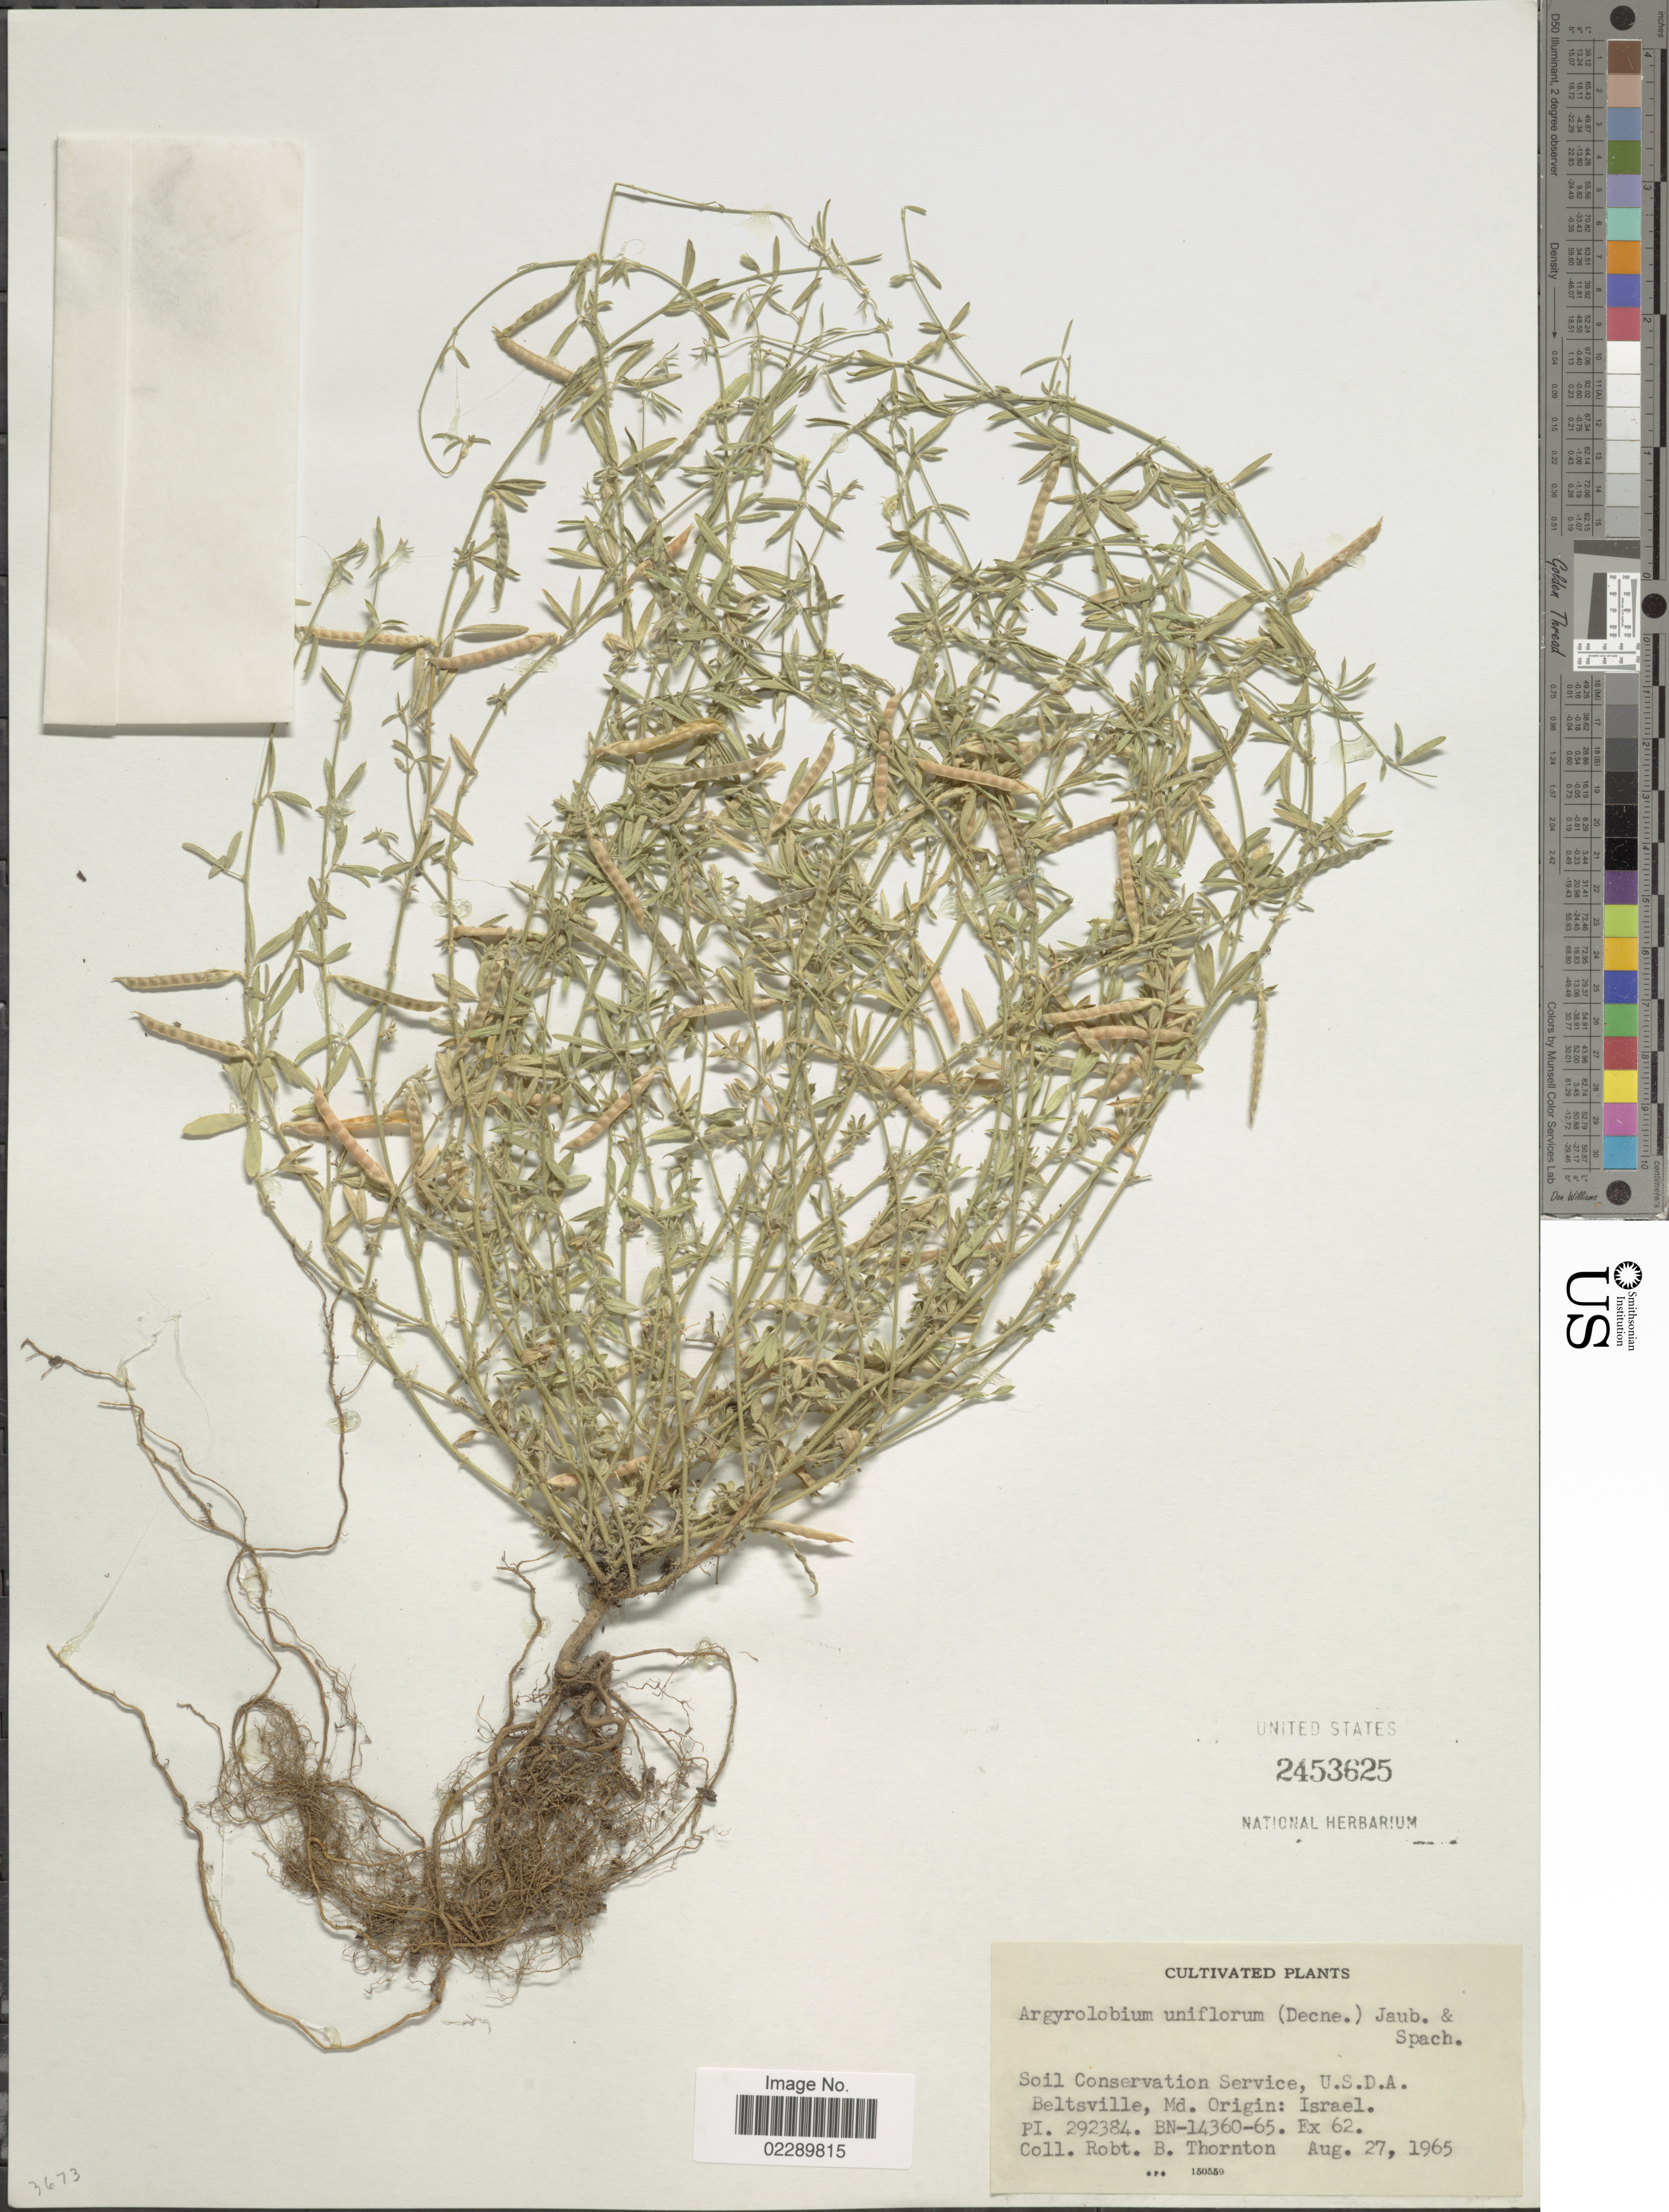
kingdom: Plantae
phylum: Tracheophyta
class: Magnoliopsida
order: Fabales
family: Fabaceae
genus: Argyrolobium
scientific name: Argyrolobium uniflorum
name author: Harv.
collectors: R. Thornton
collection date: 1965-08-27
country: United States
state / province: Maryland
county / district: Prince George's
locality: Soil Conservation Service, U.S.D.A. Beltsville, Md.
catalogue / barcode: US 2453625